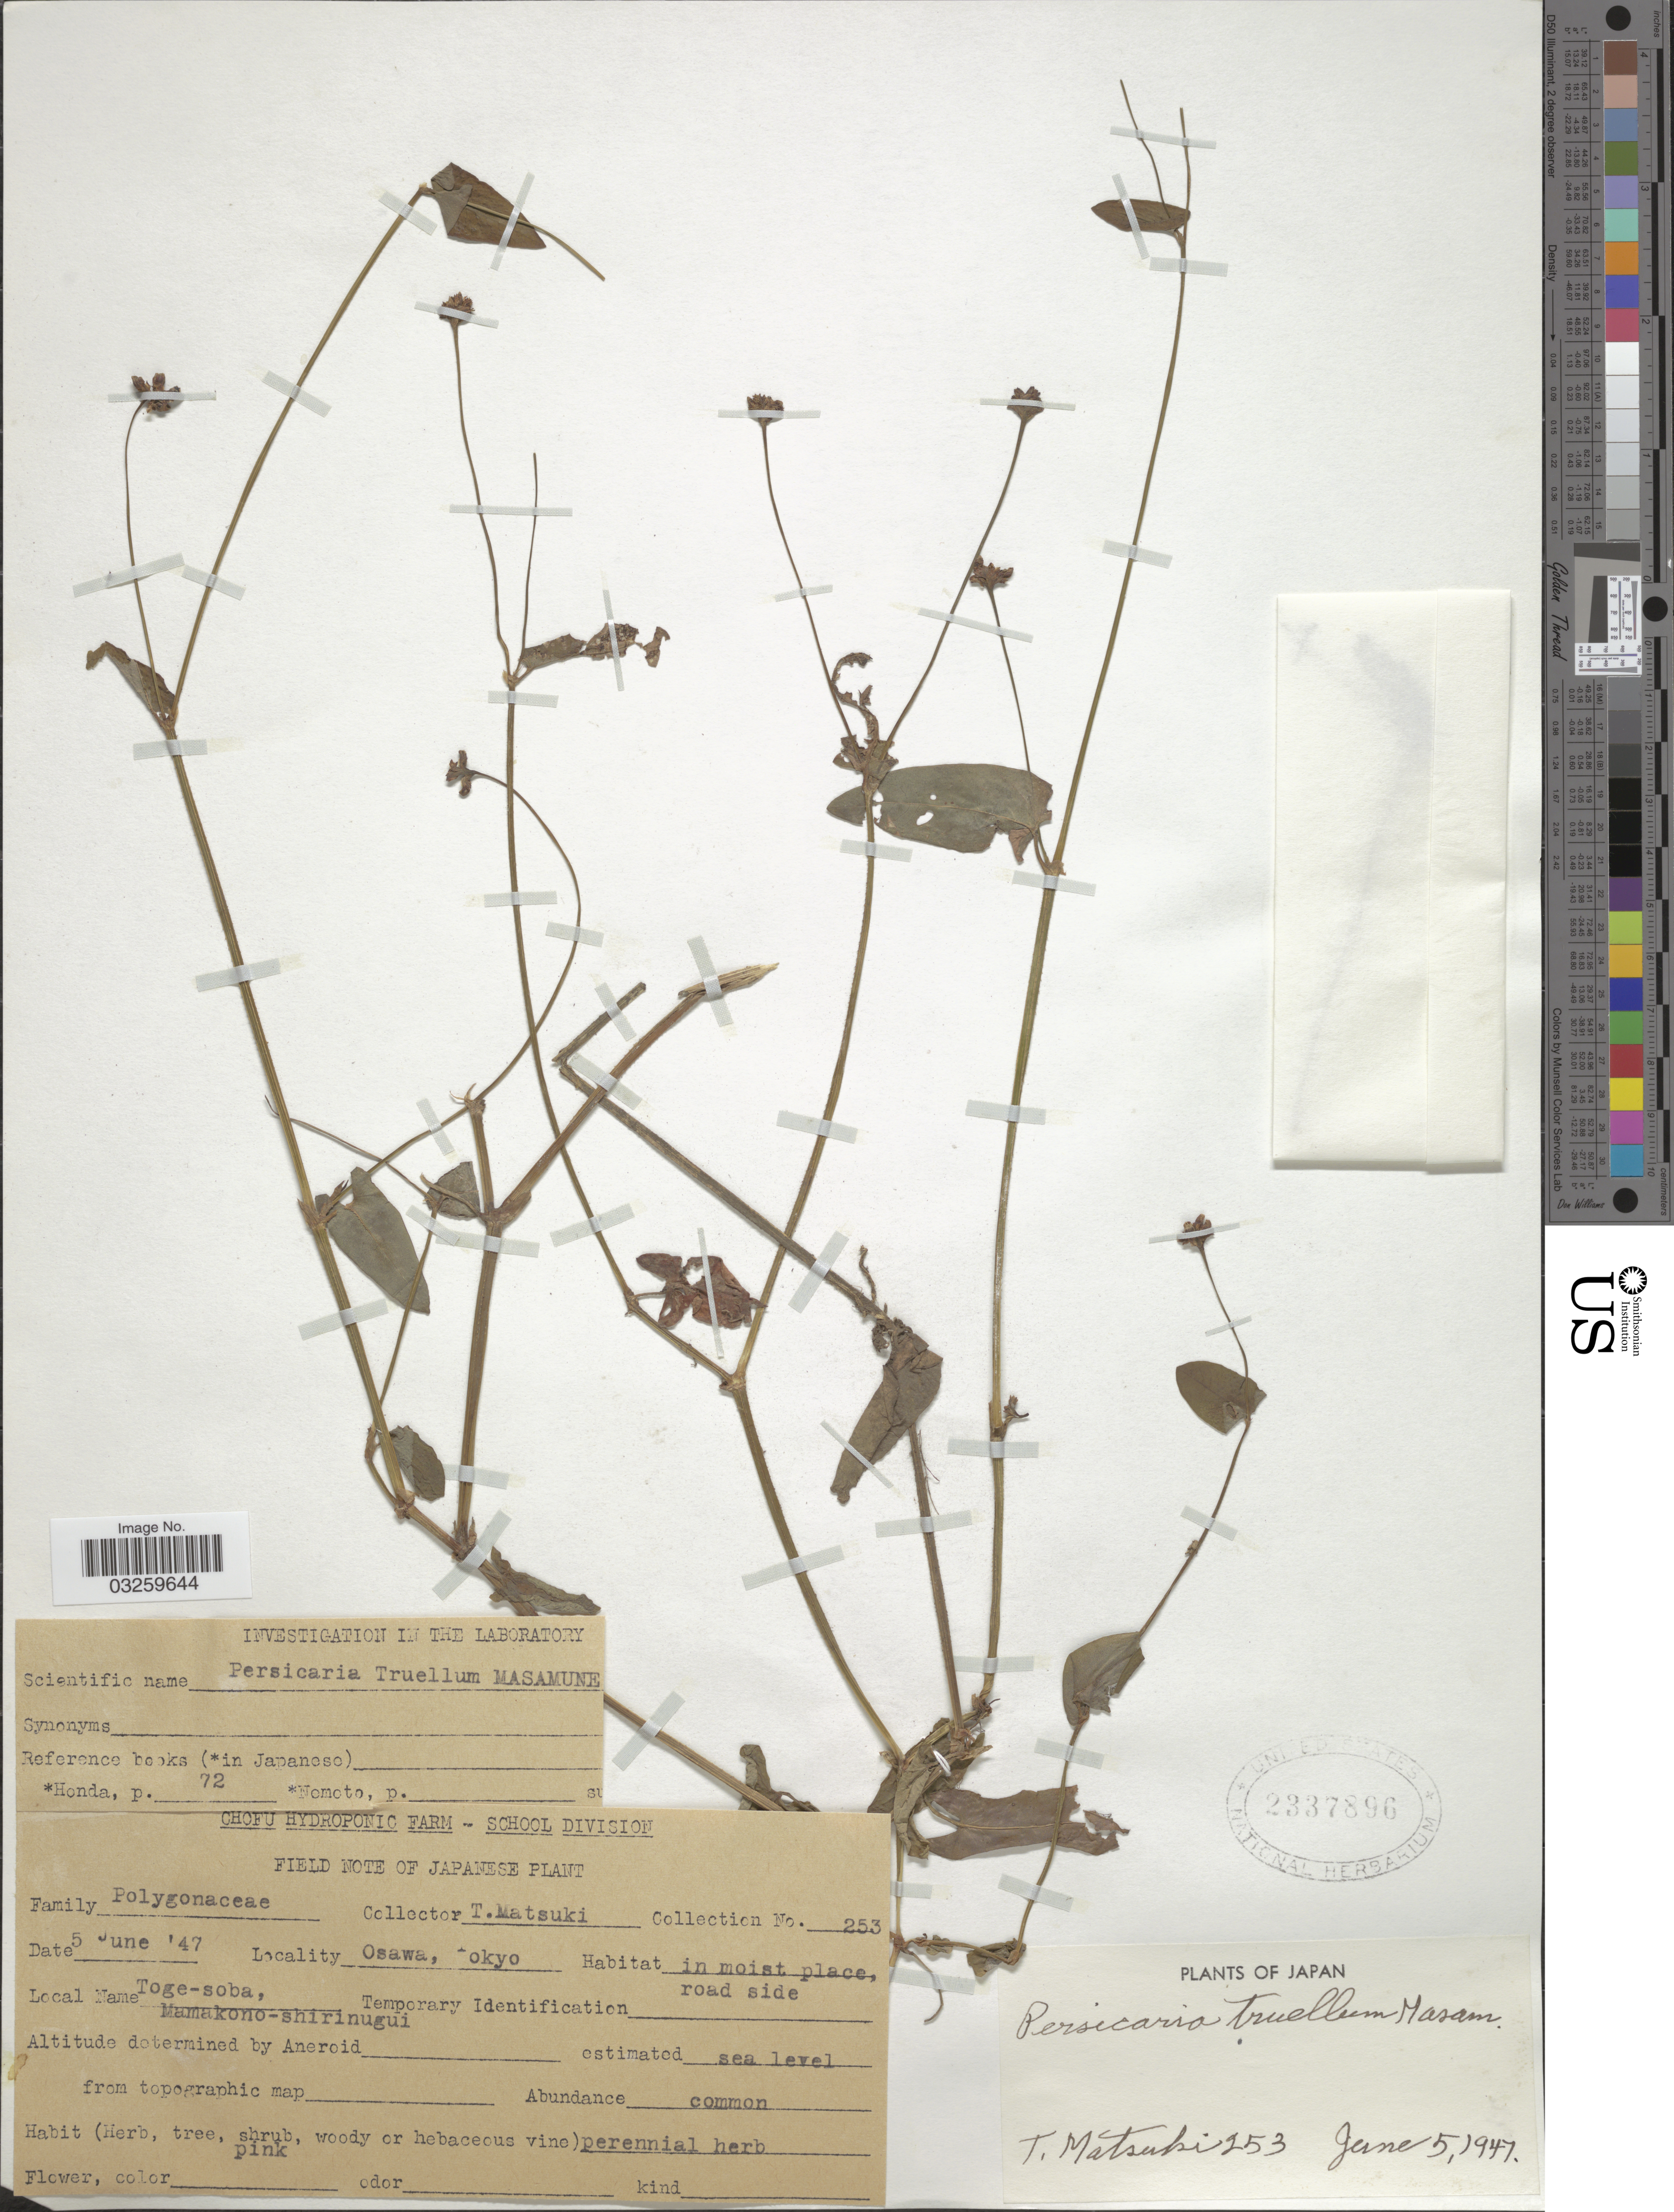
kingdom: Plantae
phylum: Tracheophyta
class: Magnoliopsida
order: Caryophyllales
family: Polygonaceae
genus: Polygonum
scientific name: Polygonum truellum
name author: Koidz.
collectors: T. Matsuki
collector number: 253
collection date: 1947-06-05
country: Japan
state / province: Tokyo, Federal City of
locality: Osawa, Tokyo.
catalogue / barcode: US 2337896